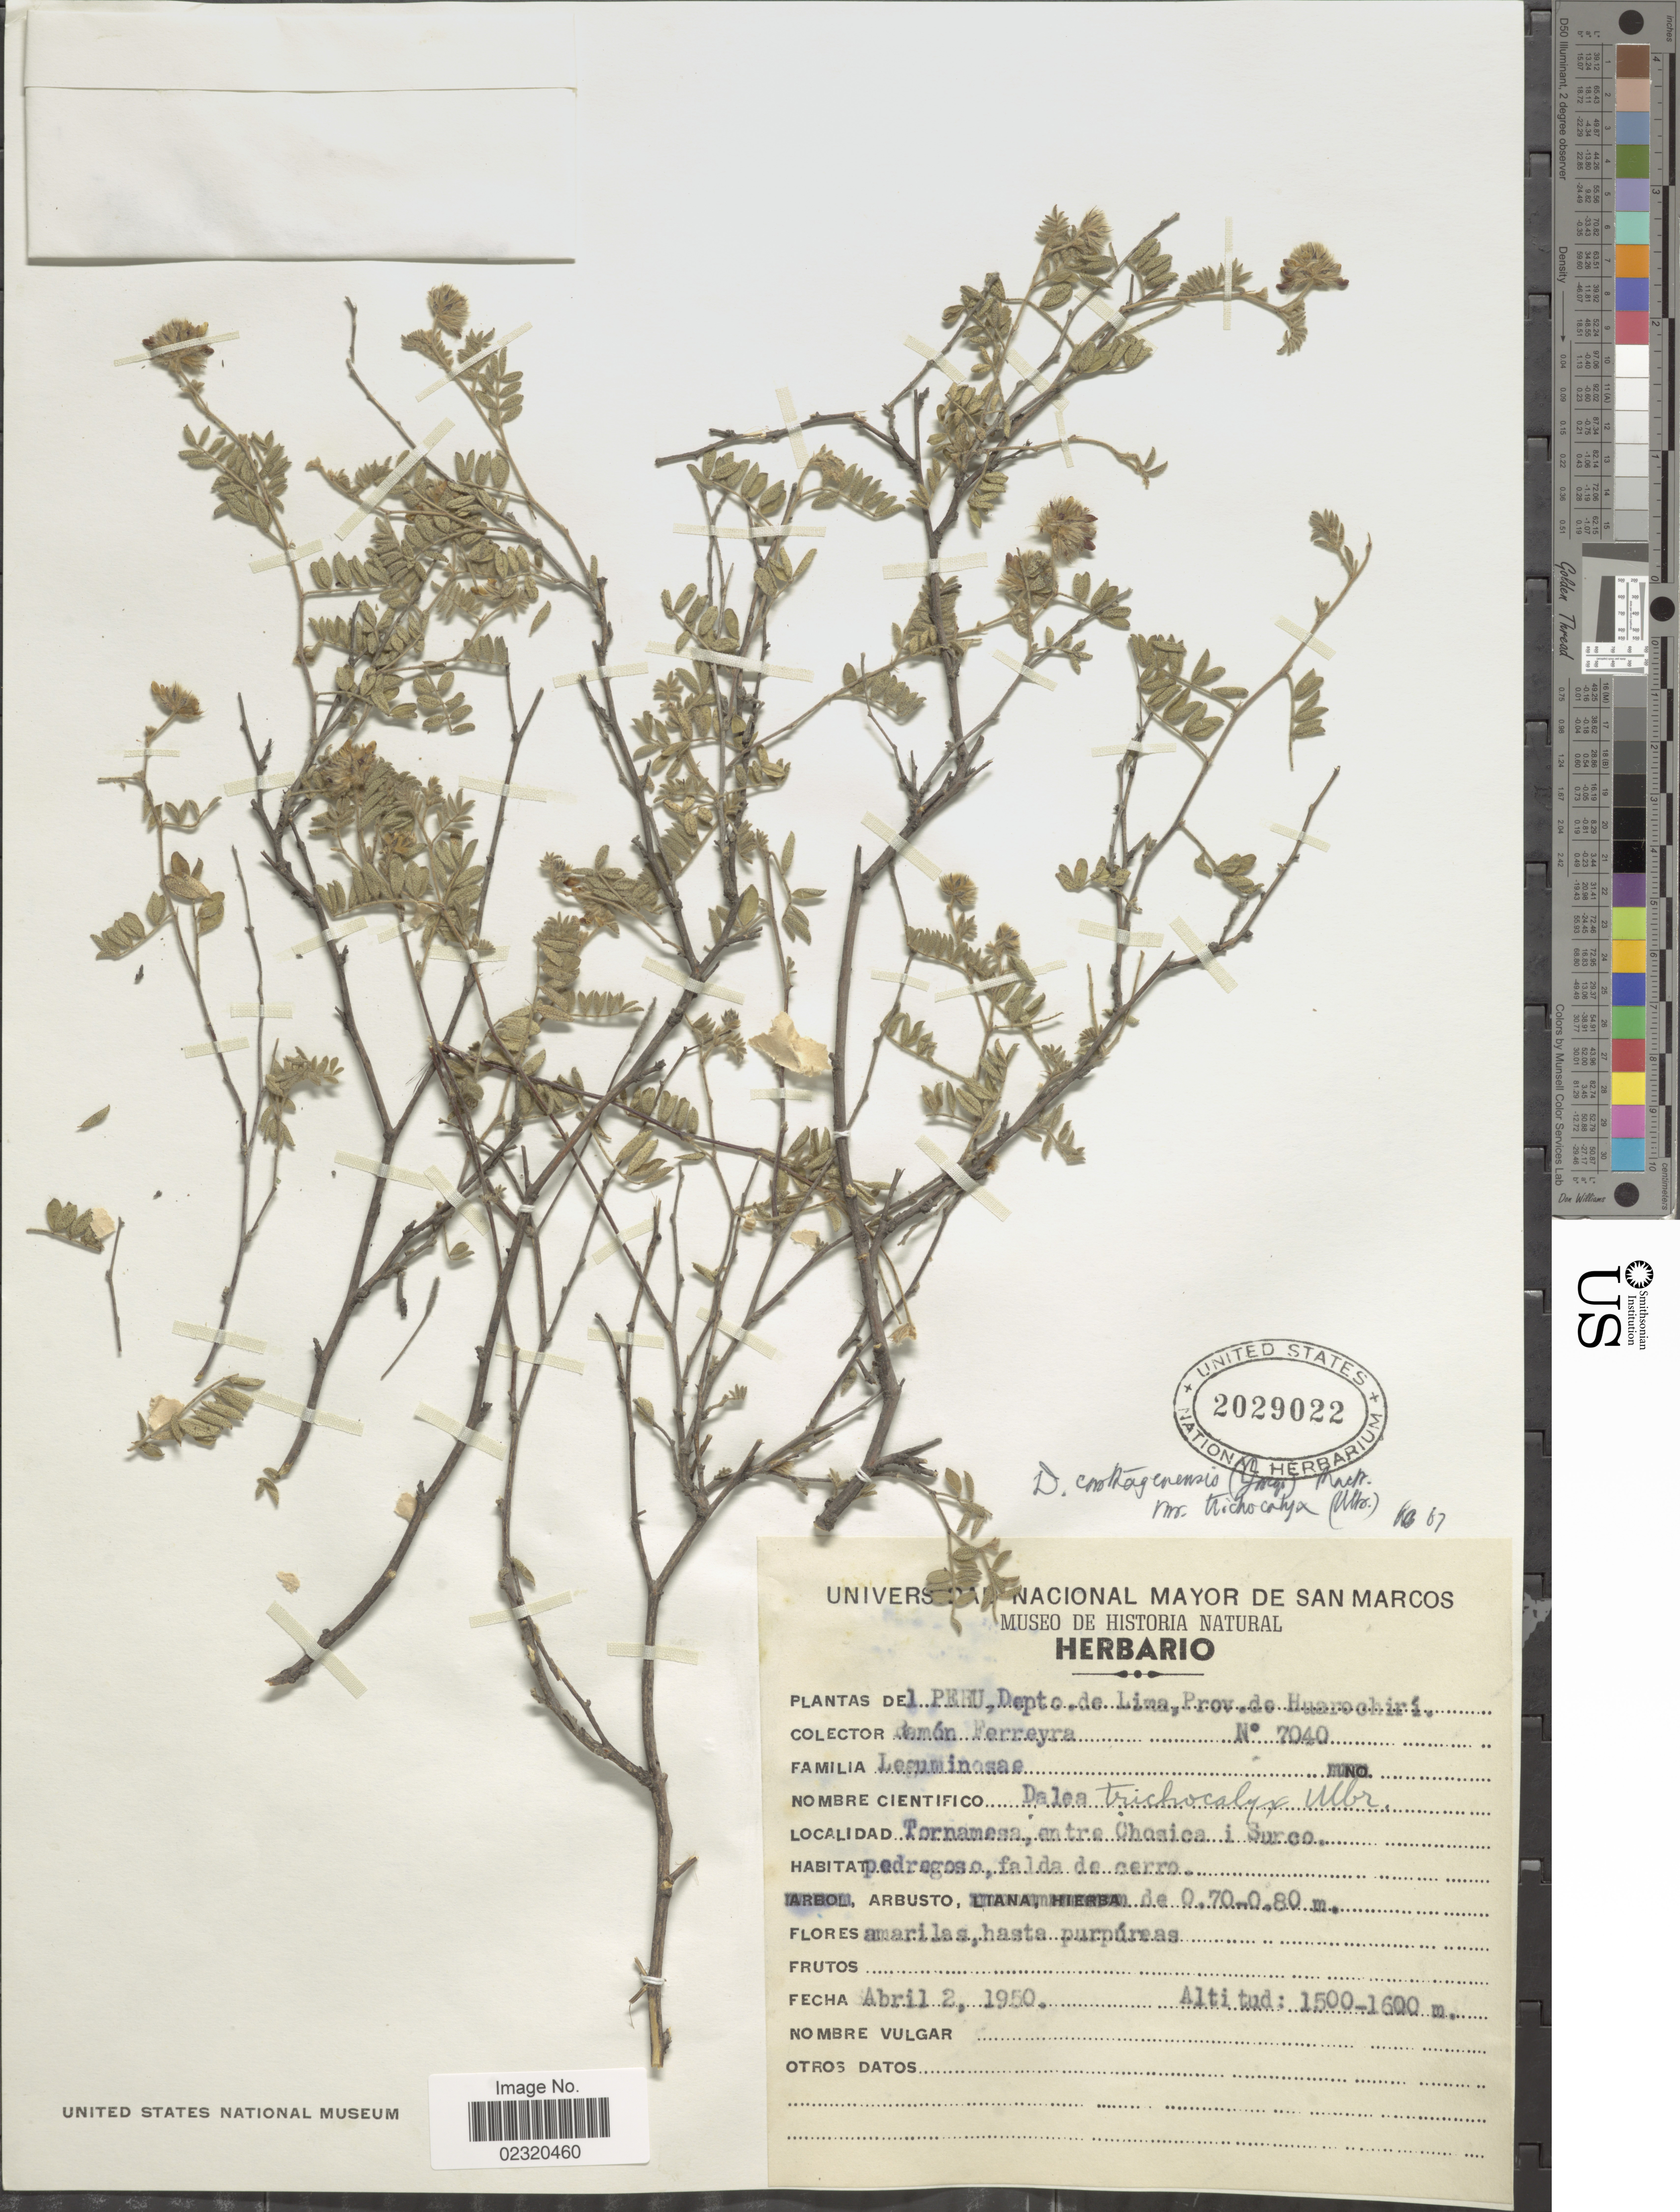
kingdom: Plantae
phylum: Tracheophyta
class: Magnoliopsida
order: Fabales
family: Fabaceae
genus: Dalea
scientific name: Dalea carthagenensis var. trichocalyx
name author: (Ulbr.) Barneby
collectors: R. A. Ferreyra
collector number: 7040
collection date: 1950-04-02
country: Peru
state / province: Lima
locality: Prov. de Huarochiri, Tornamesa entre Chosica i Surco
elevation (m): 1500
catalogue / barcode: US 2029022